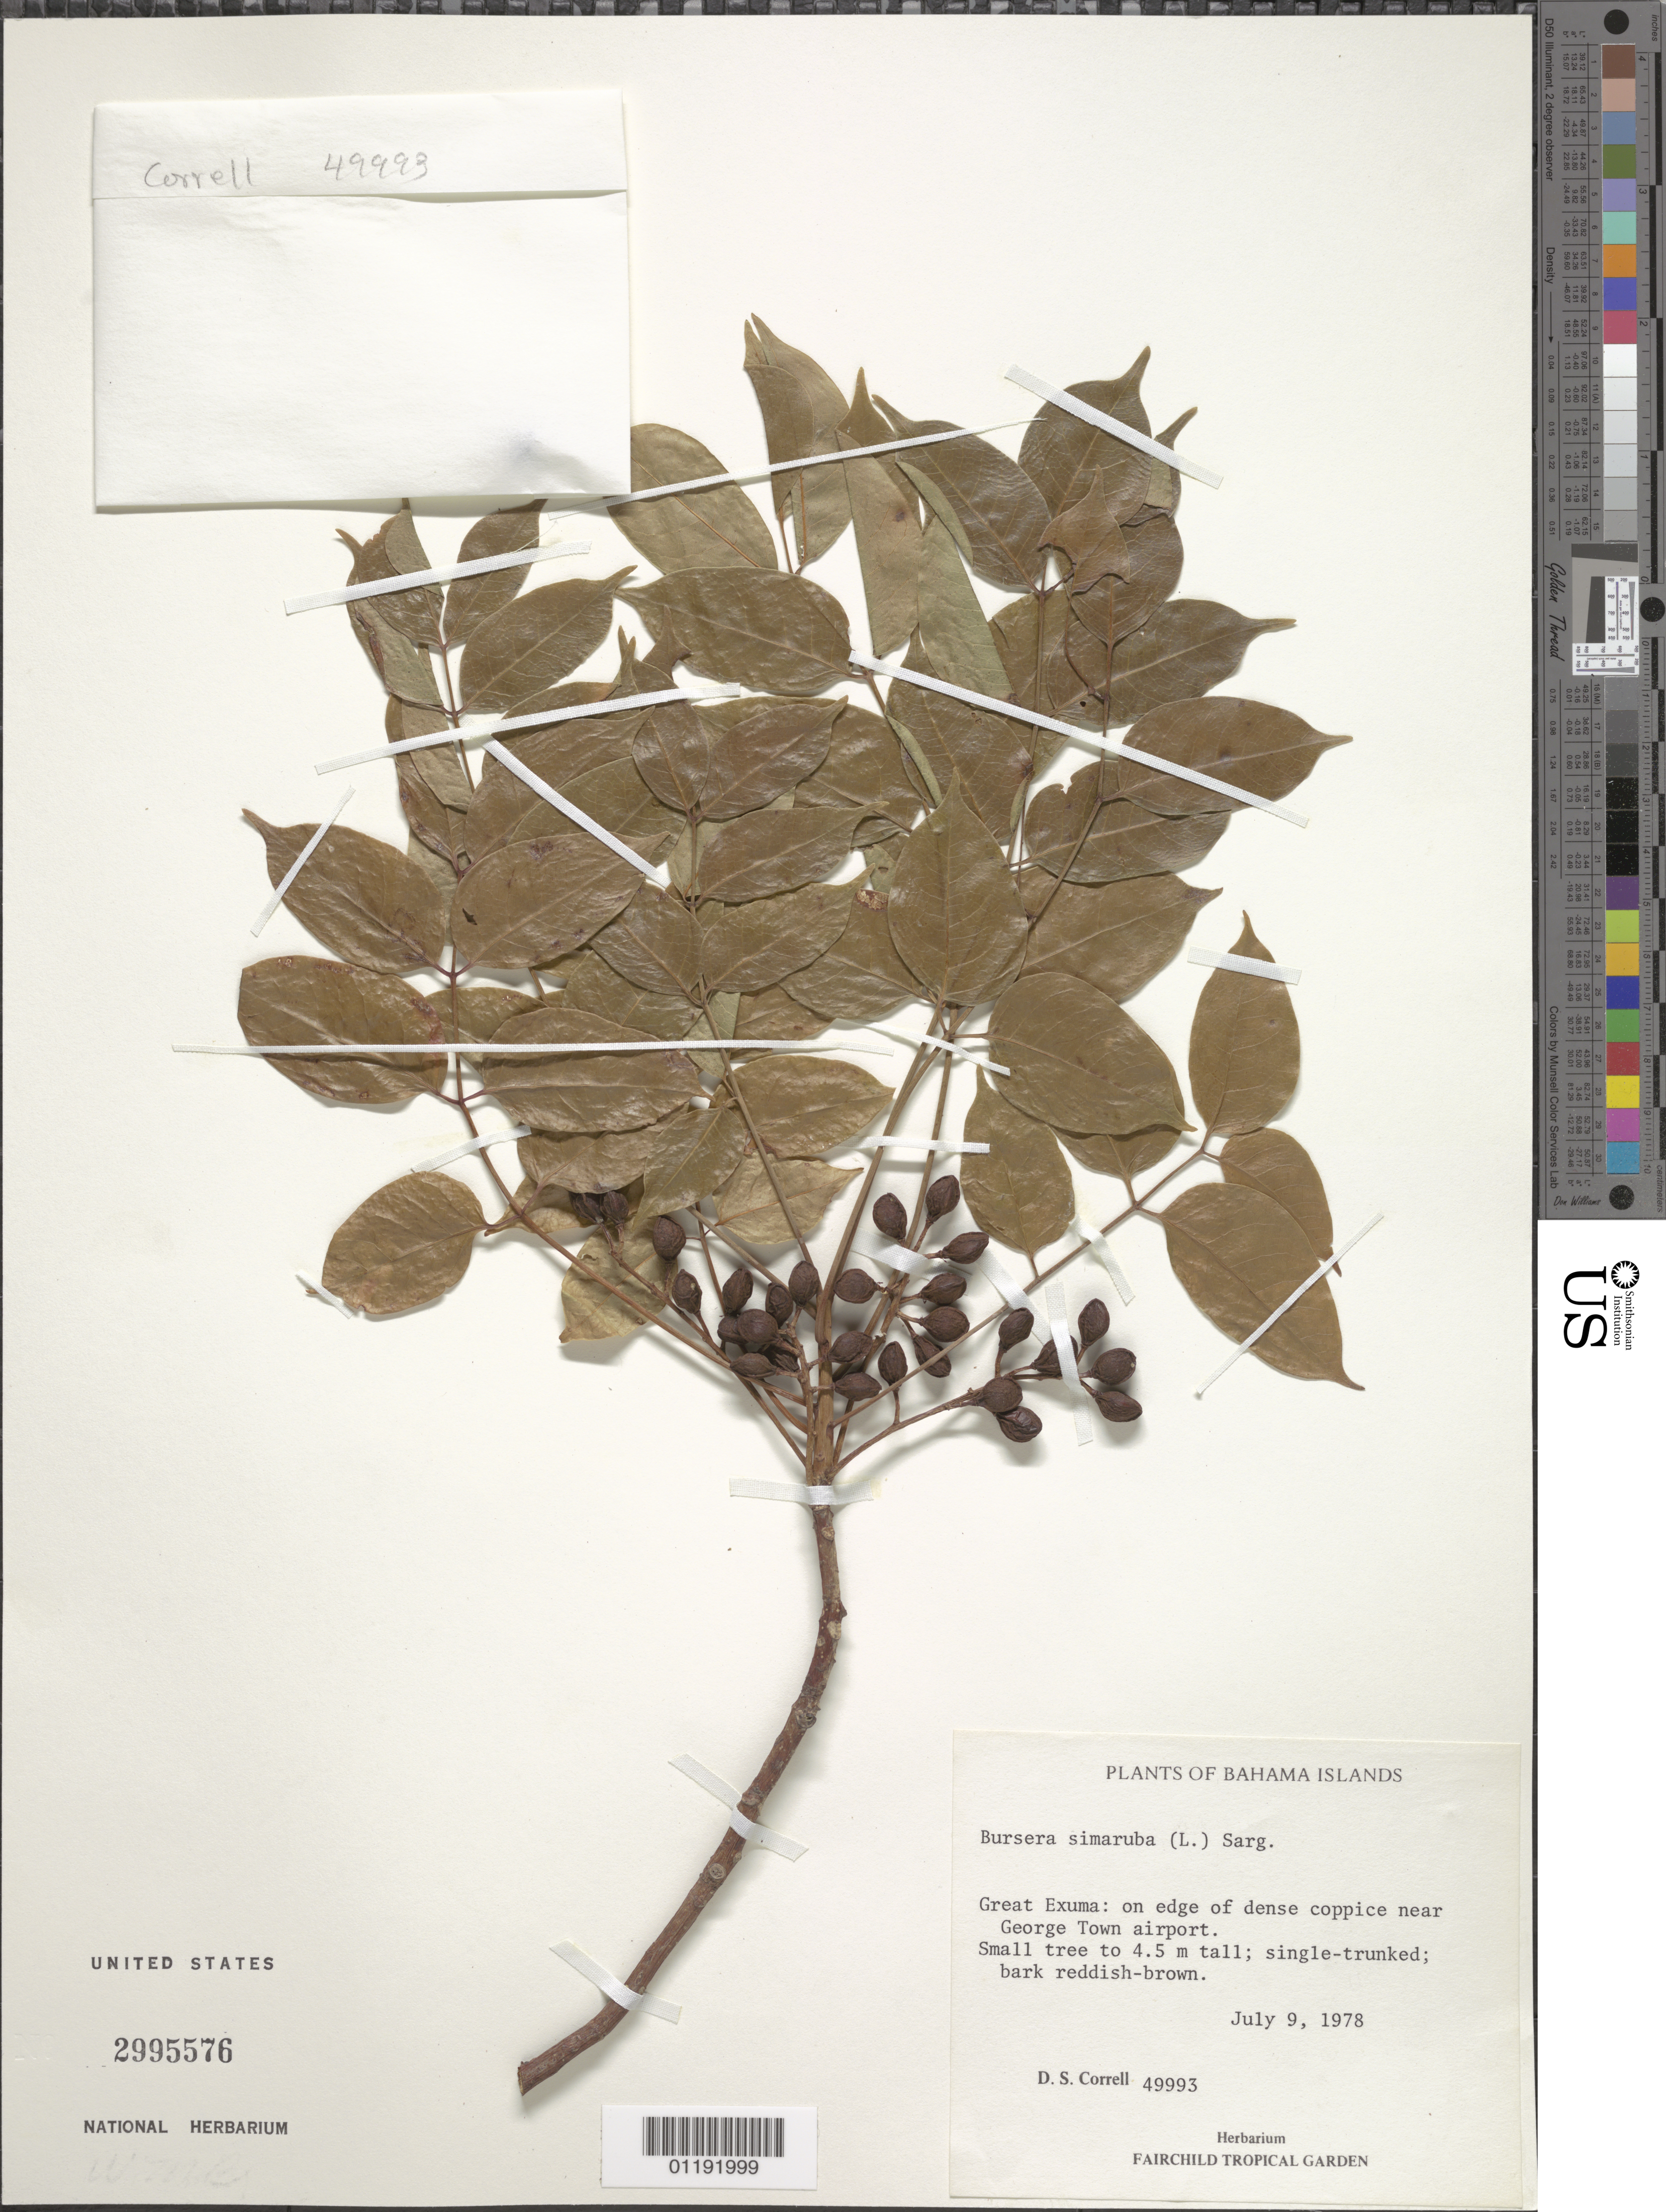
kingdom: Plantae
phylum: Tracheophyta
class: Magnoliopsida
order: Sapindales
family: Burseraceae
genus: Bursera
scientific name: Bursera simaruba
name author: (L.) Sarg.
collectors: D. S. Correll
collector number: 49993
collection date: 1978-07-09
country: Bahamas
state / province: Great Exuma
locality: on edge of dense coppice near George Town airport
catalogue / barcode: US 2995576